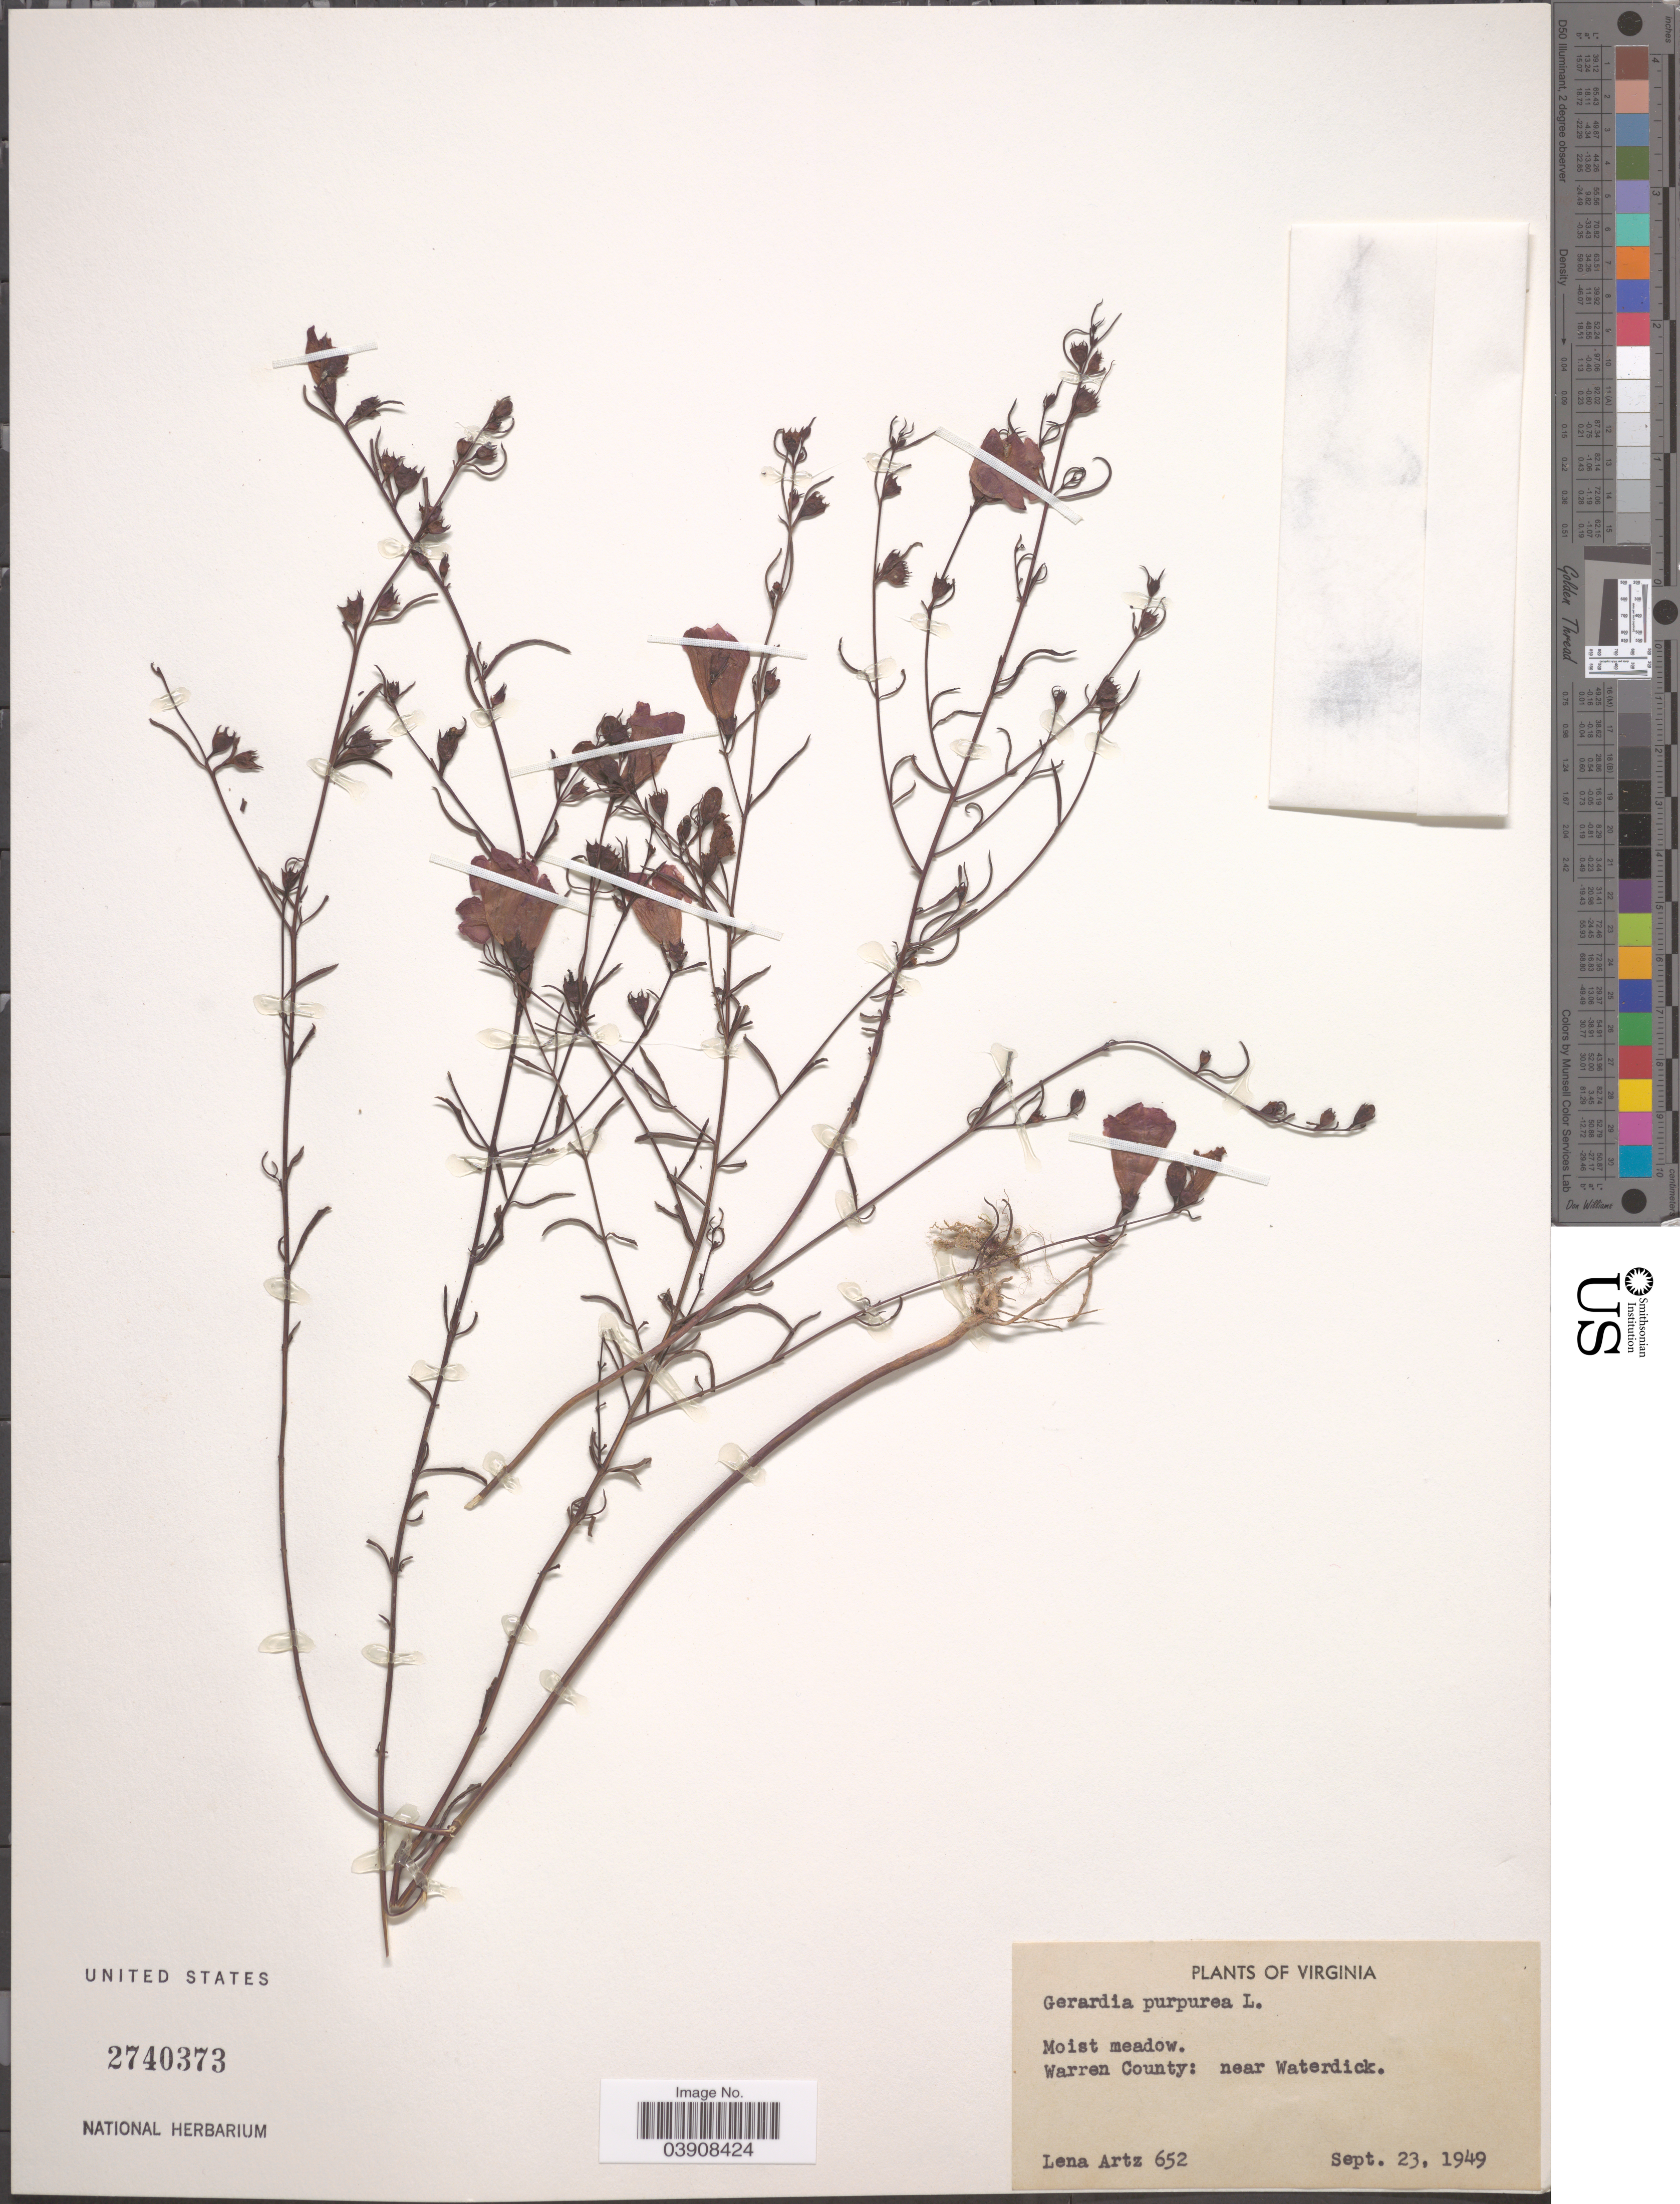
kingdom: Plantae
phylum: Tracheophyta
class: Magnoliopsida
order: Lamiales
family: Orobanchaceae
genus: Agalinis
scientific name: Agalinis purpurea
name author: (L.) Pennell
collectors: L. Artz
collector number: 652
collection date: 1949-09-23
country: United States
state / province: Virginia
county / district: Warren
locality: Warren County: near Waterlick.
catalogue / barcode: US 2740373